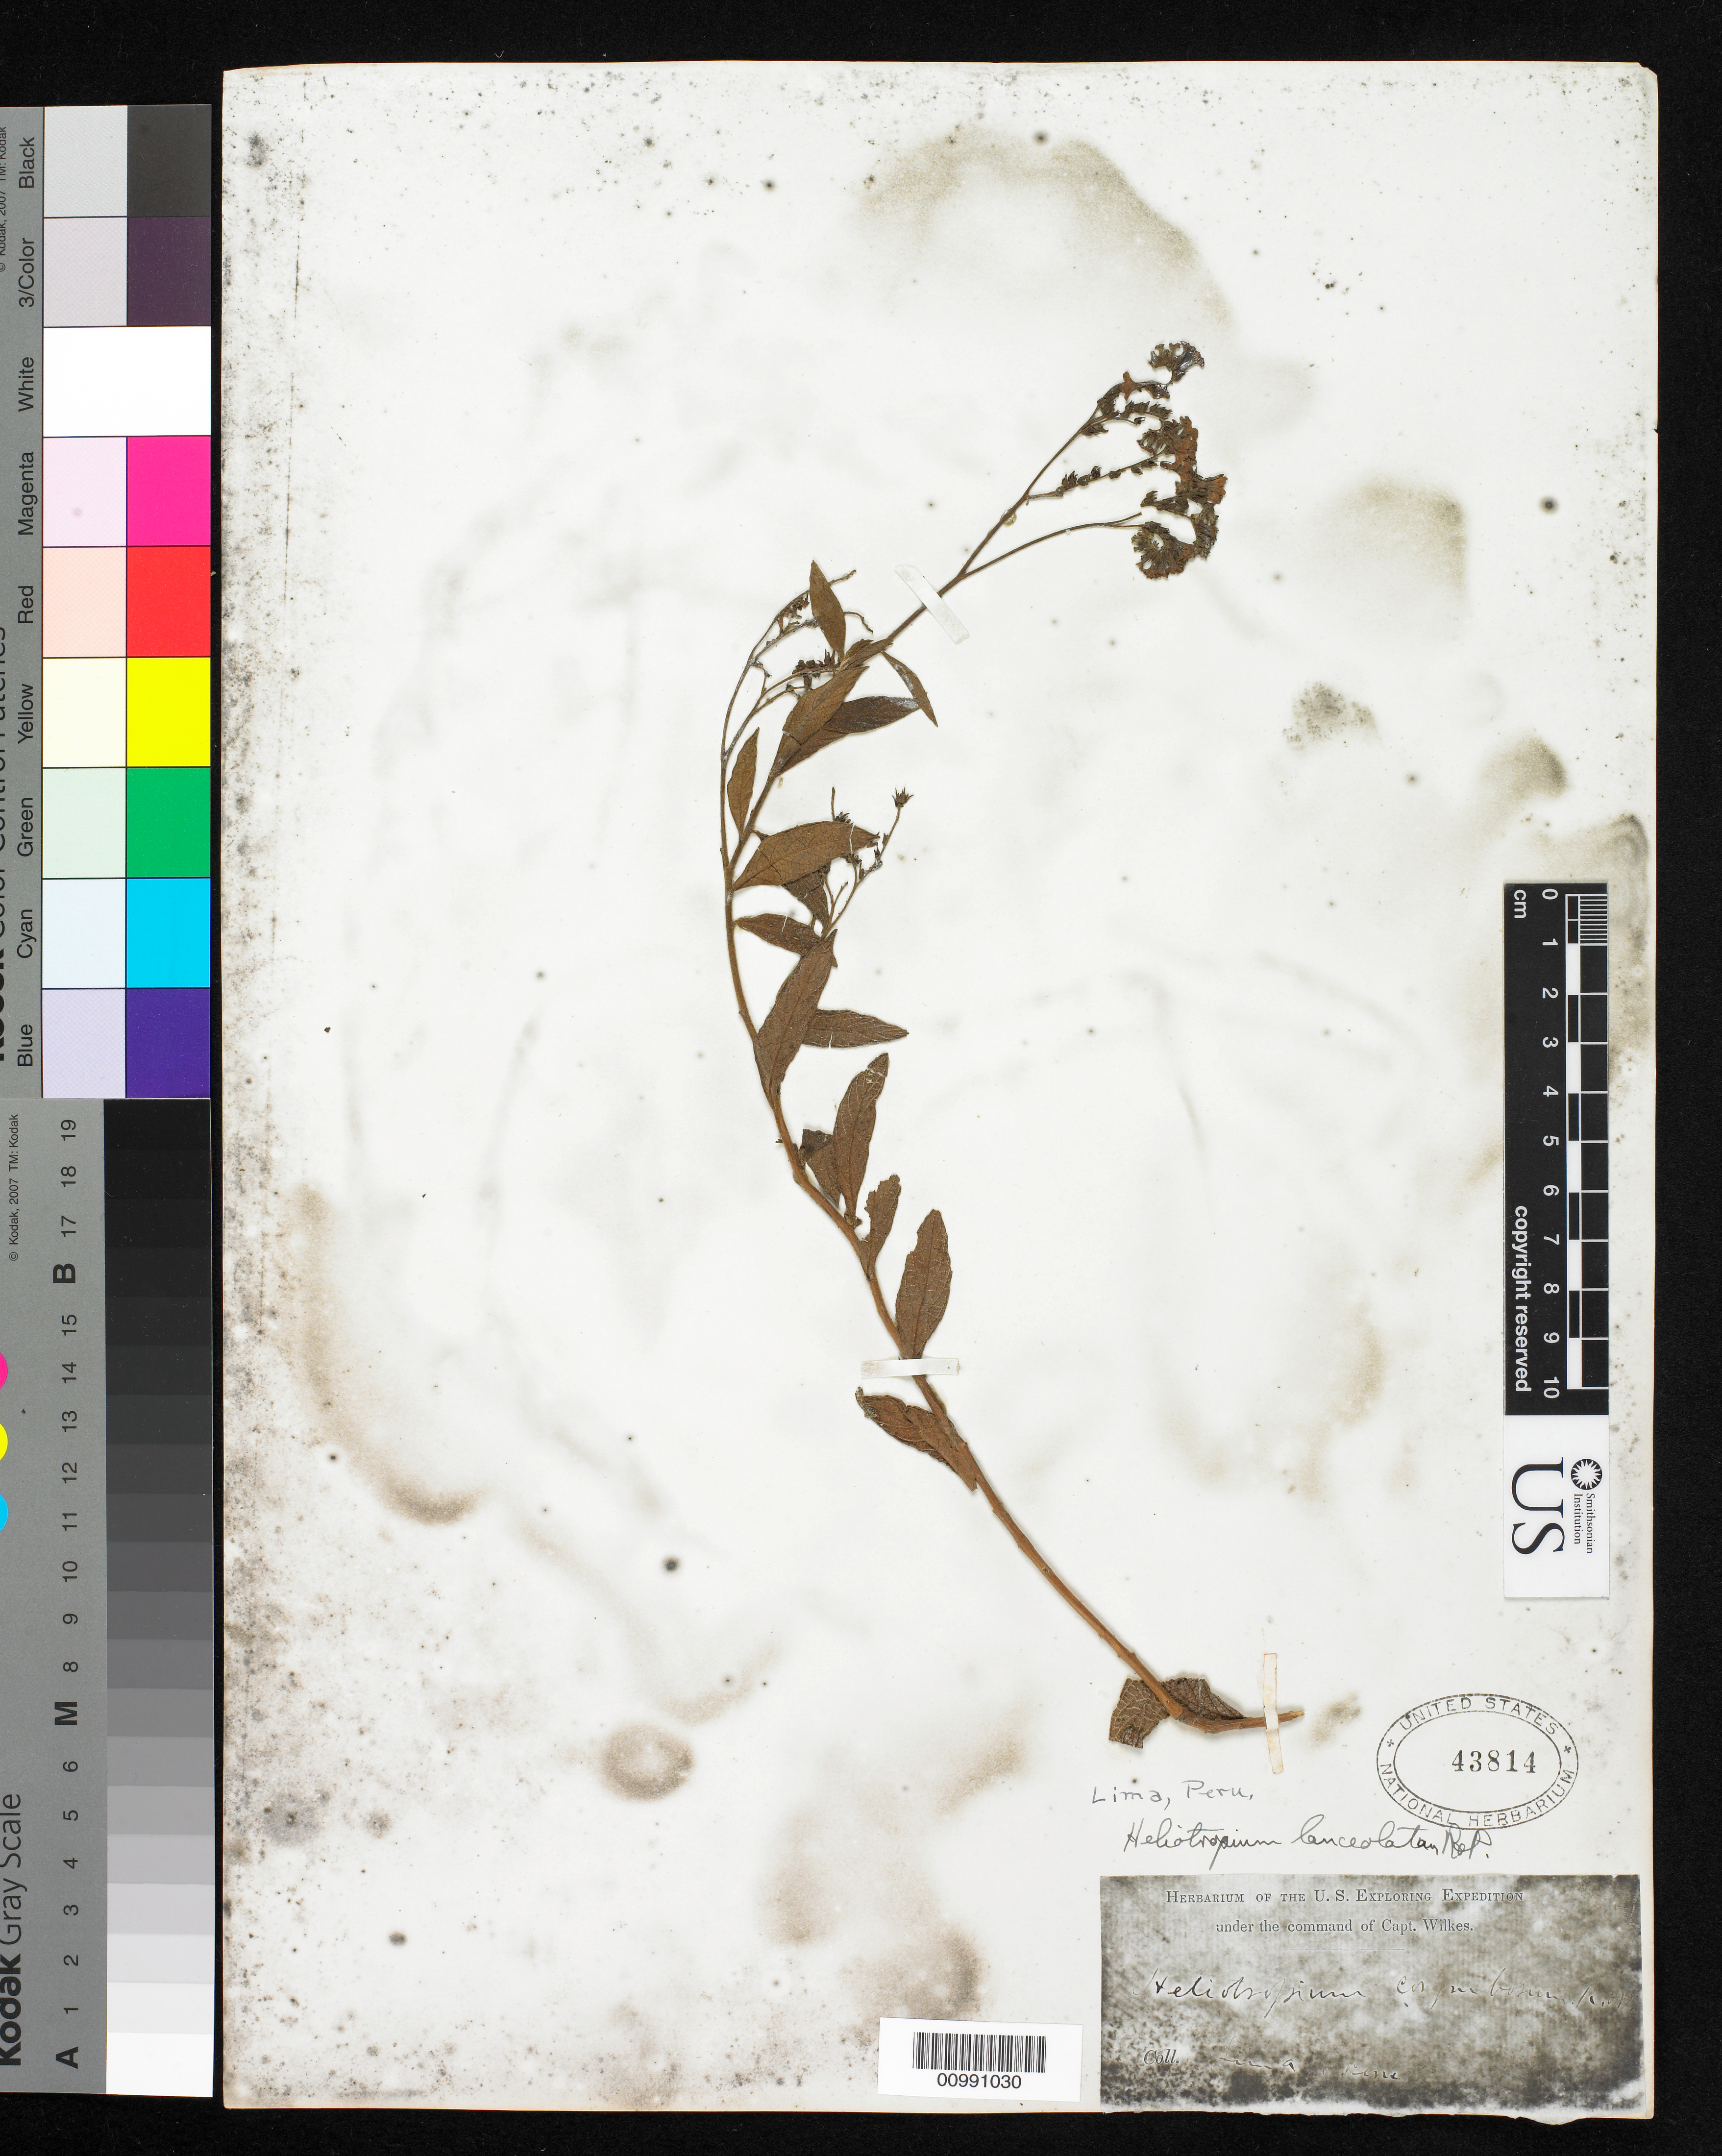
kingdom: Plantae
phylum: Tracheophyta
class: Magnoliopsida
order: Boraginales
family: Heliotropiaceae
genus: Heliotropium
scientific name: Heliotropium lanceolatum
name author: Ruiz & Pav.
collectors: Wilkes Explor. Exped.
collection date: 1838/1842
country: Peru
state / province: Lima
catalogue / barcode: US 43814